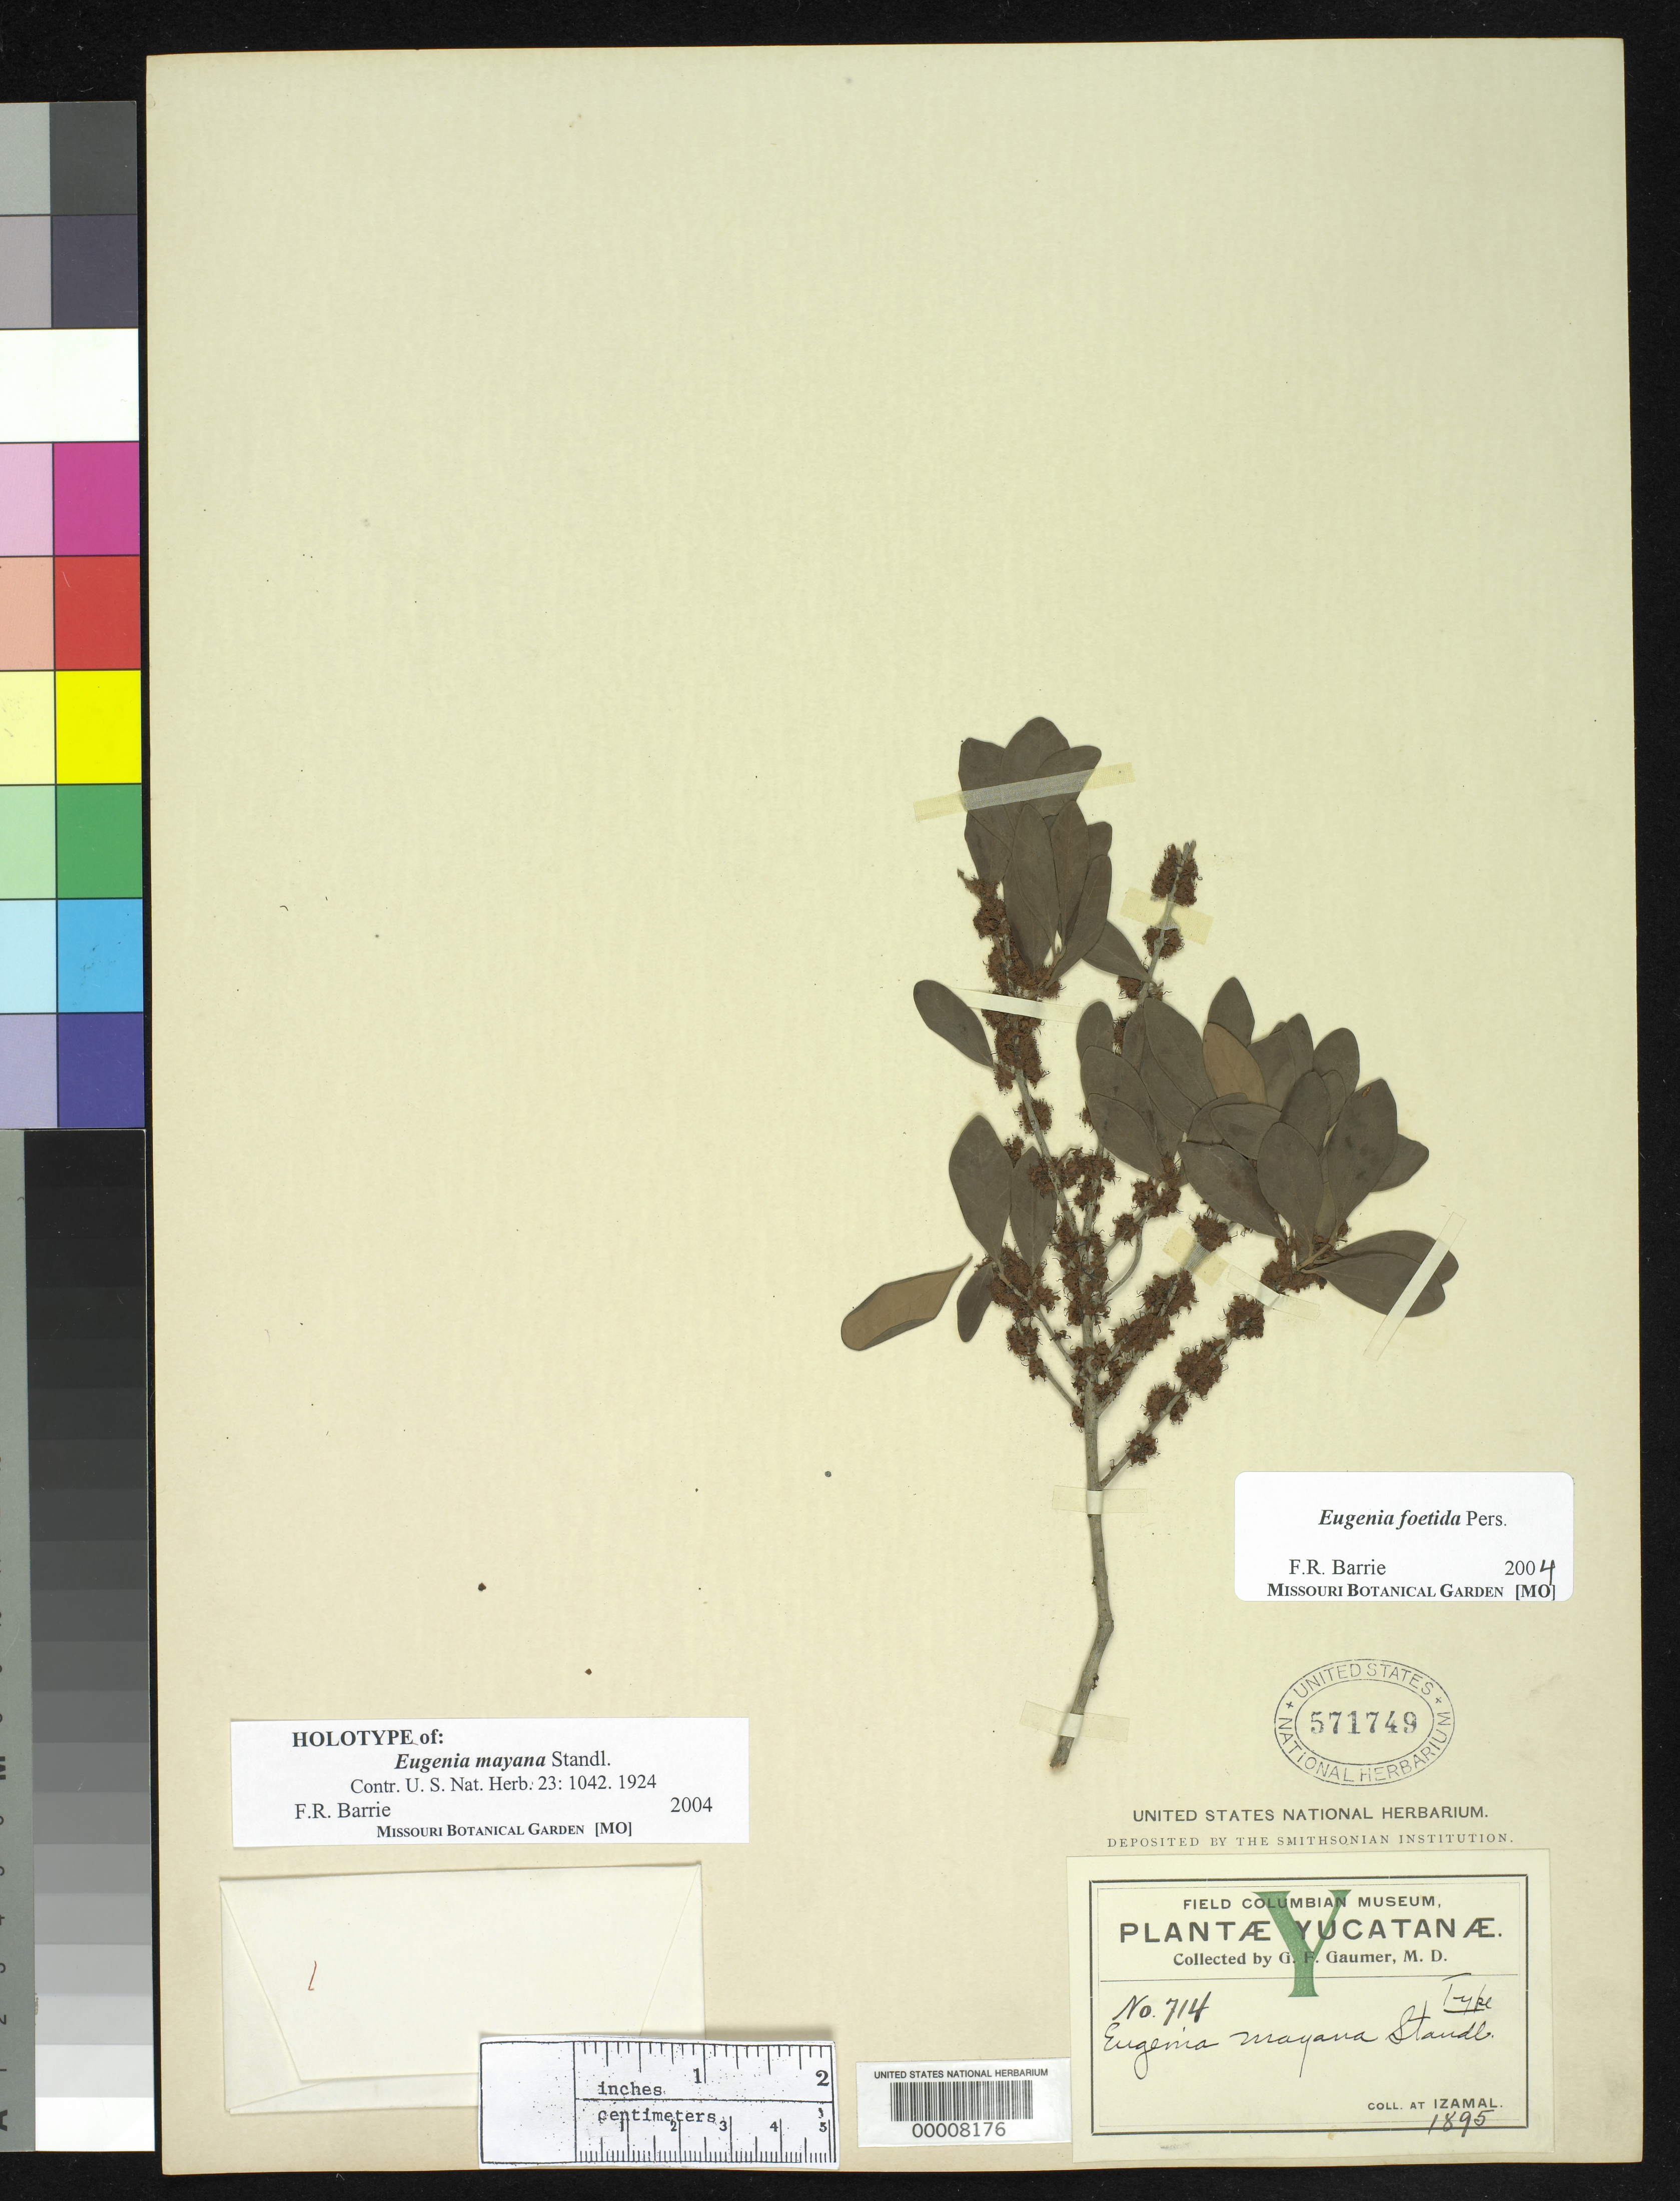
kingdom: Plantae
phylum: Tracheophyta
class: Magnoliopsida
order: Myrtales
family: Myrtaceae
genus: Eugenia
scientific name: Eugenia mayana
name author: Standl.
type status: Holotype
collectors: G. F. Gaumer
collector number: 714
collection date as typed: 1895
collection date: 1895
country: Mexico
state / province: Yucatán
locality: Izamal.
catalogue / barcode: US 571749